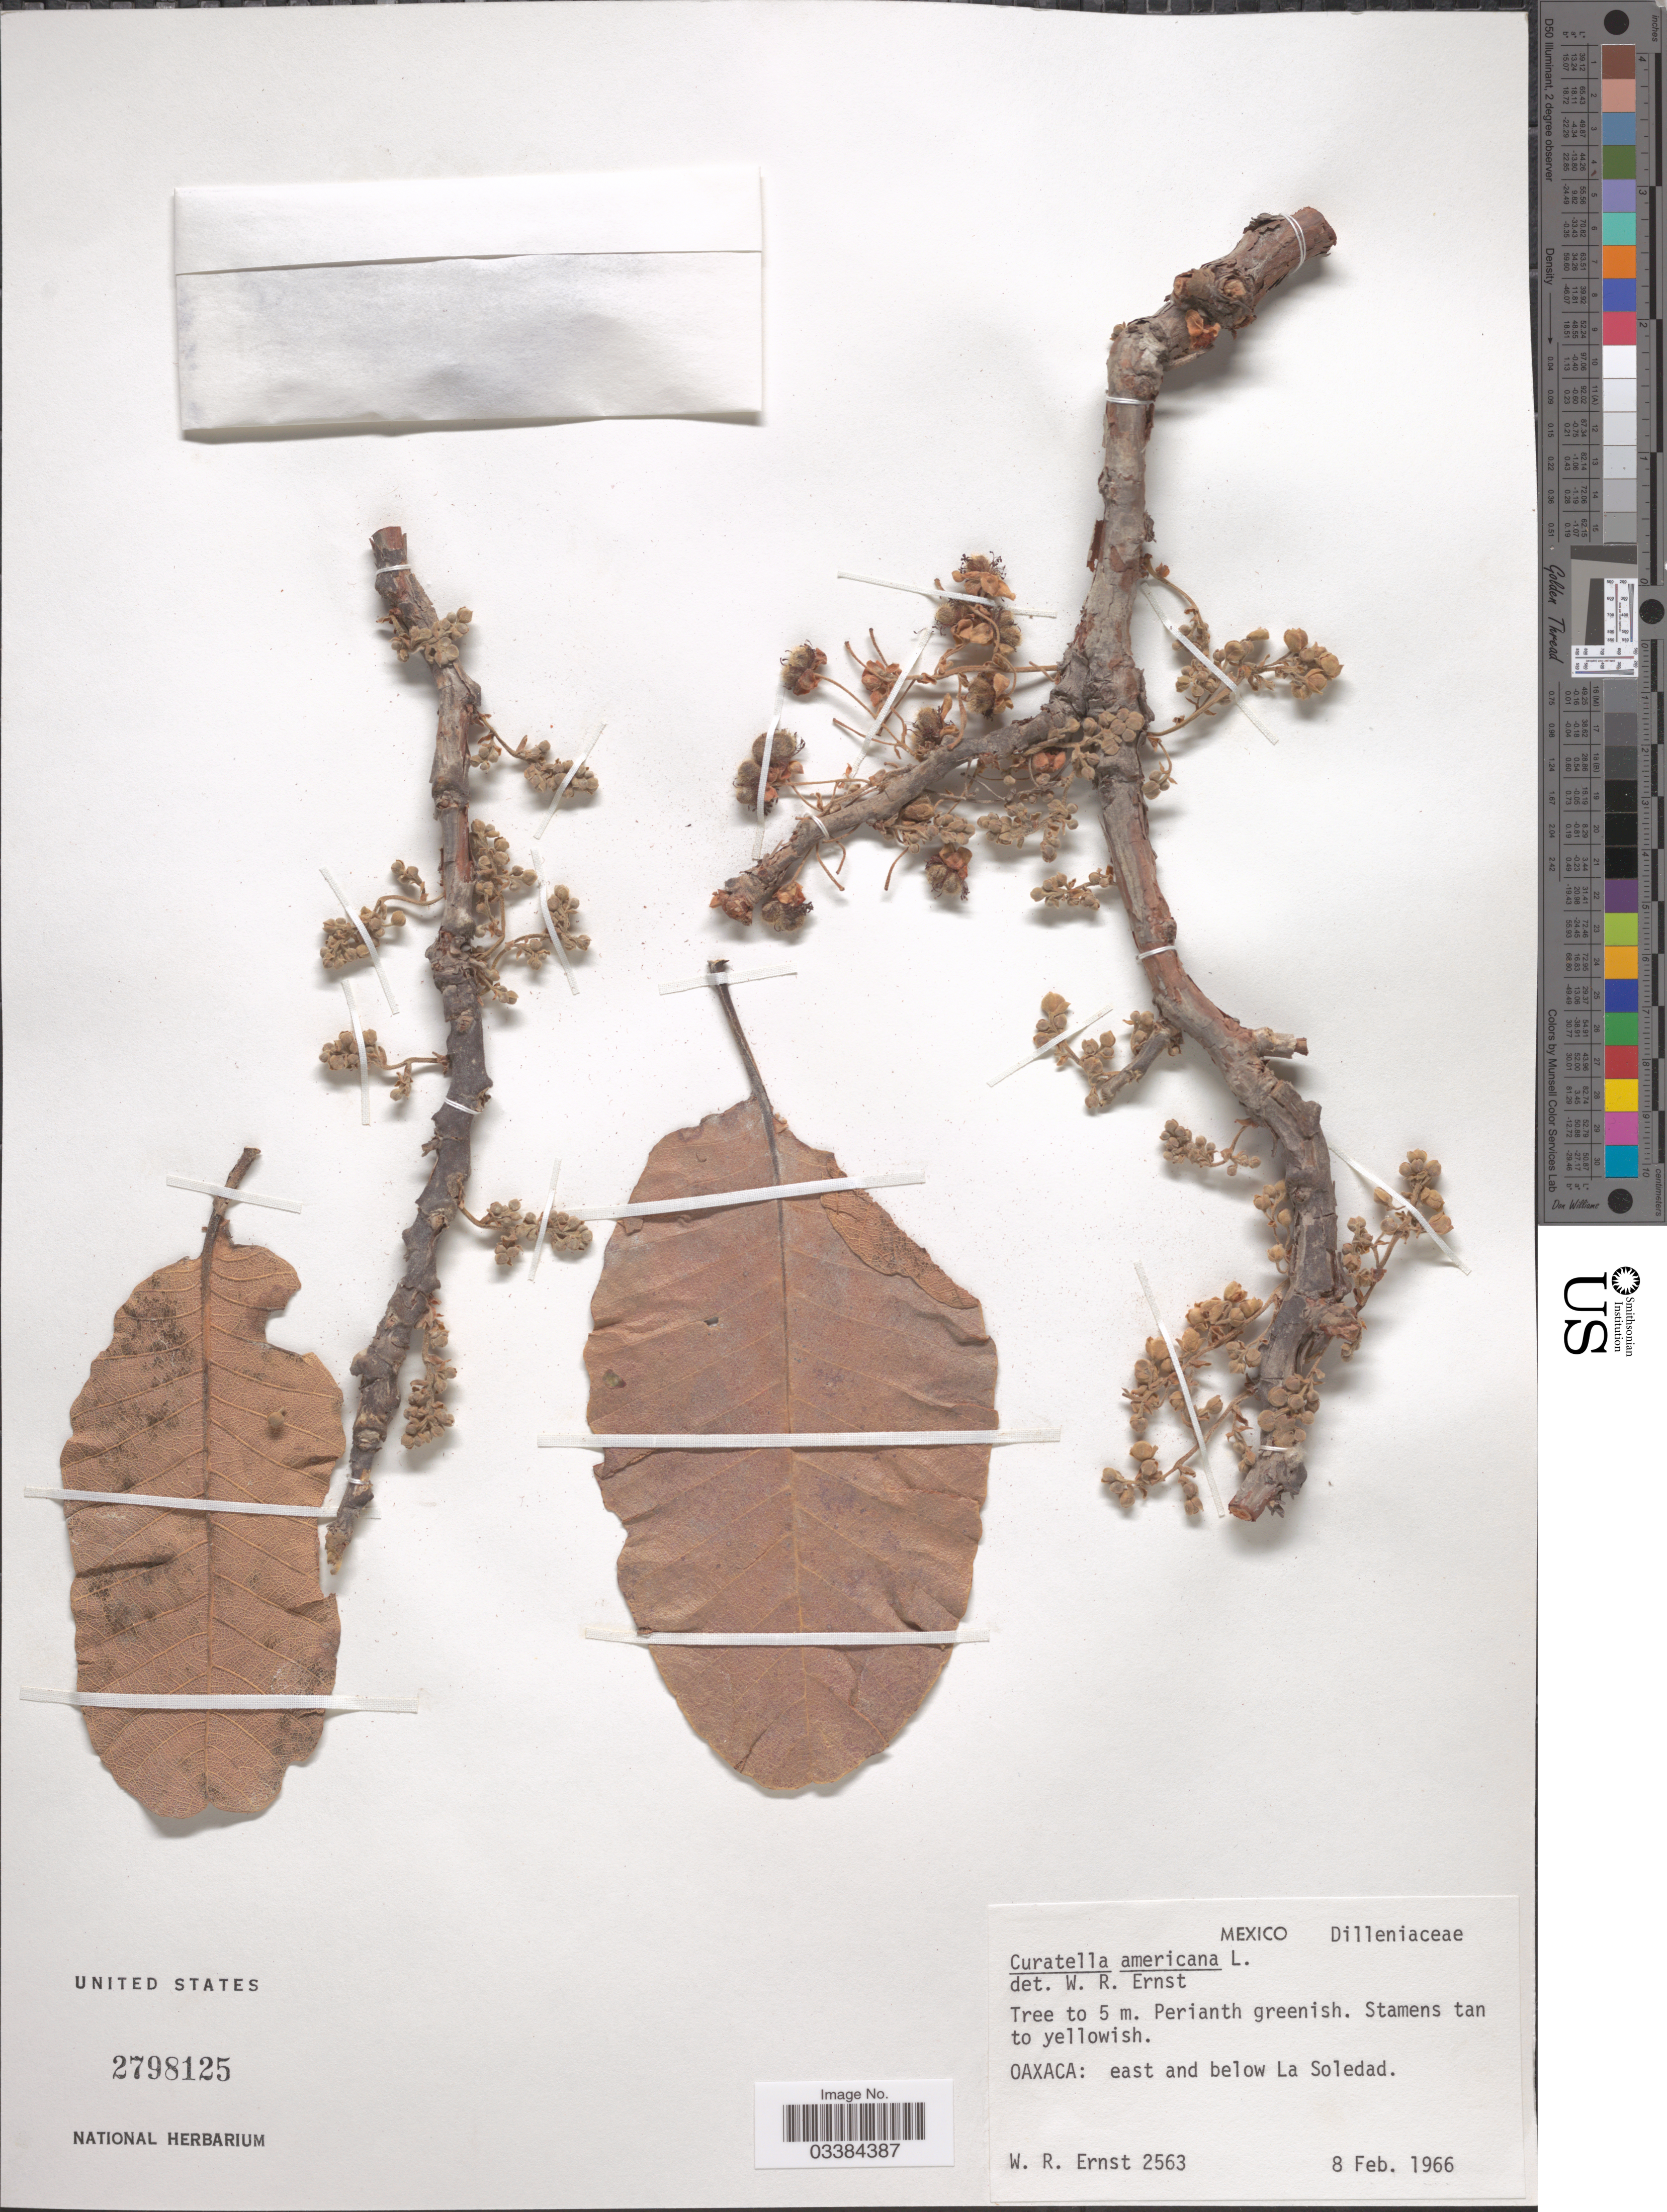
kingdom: Plantae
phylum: Tracheophyta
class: Magnoliopsida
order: Dilleniales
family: Dilleniaceae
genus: Curatella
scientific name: Curatella americana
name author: L.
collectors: W. R. Ernst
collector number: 2563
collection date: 1966-02-08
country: Mexico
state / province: Oaxaca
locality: East and below La Soledad.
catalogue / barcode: US 2798125